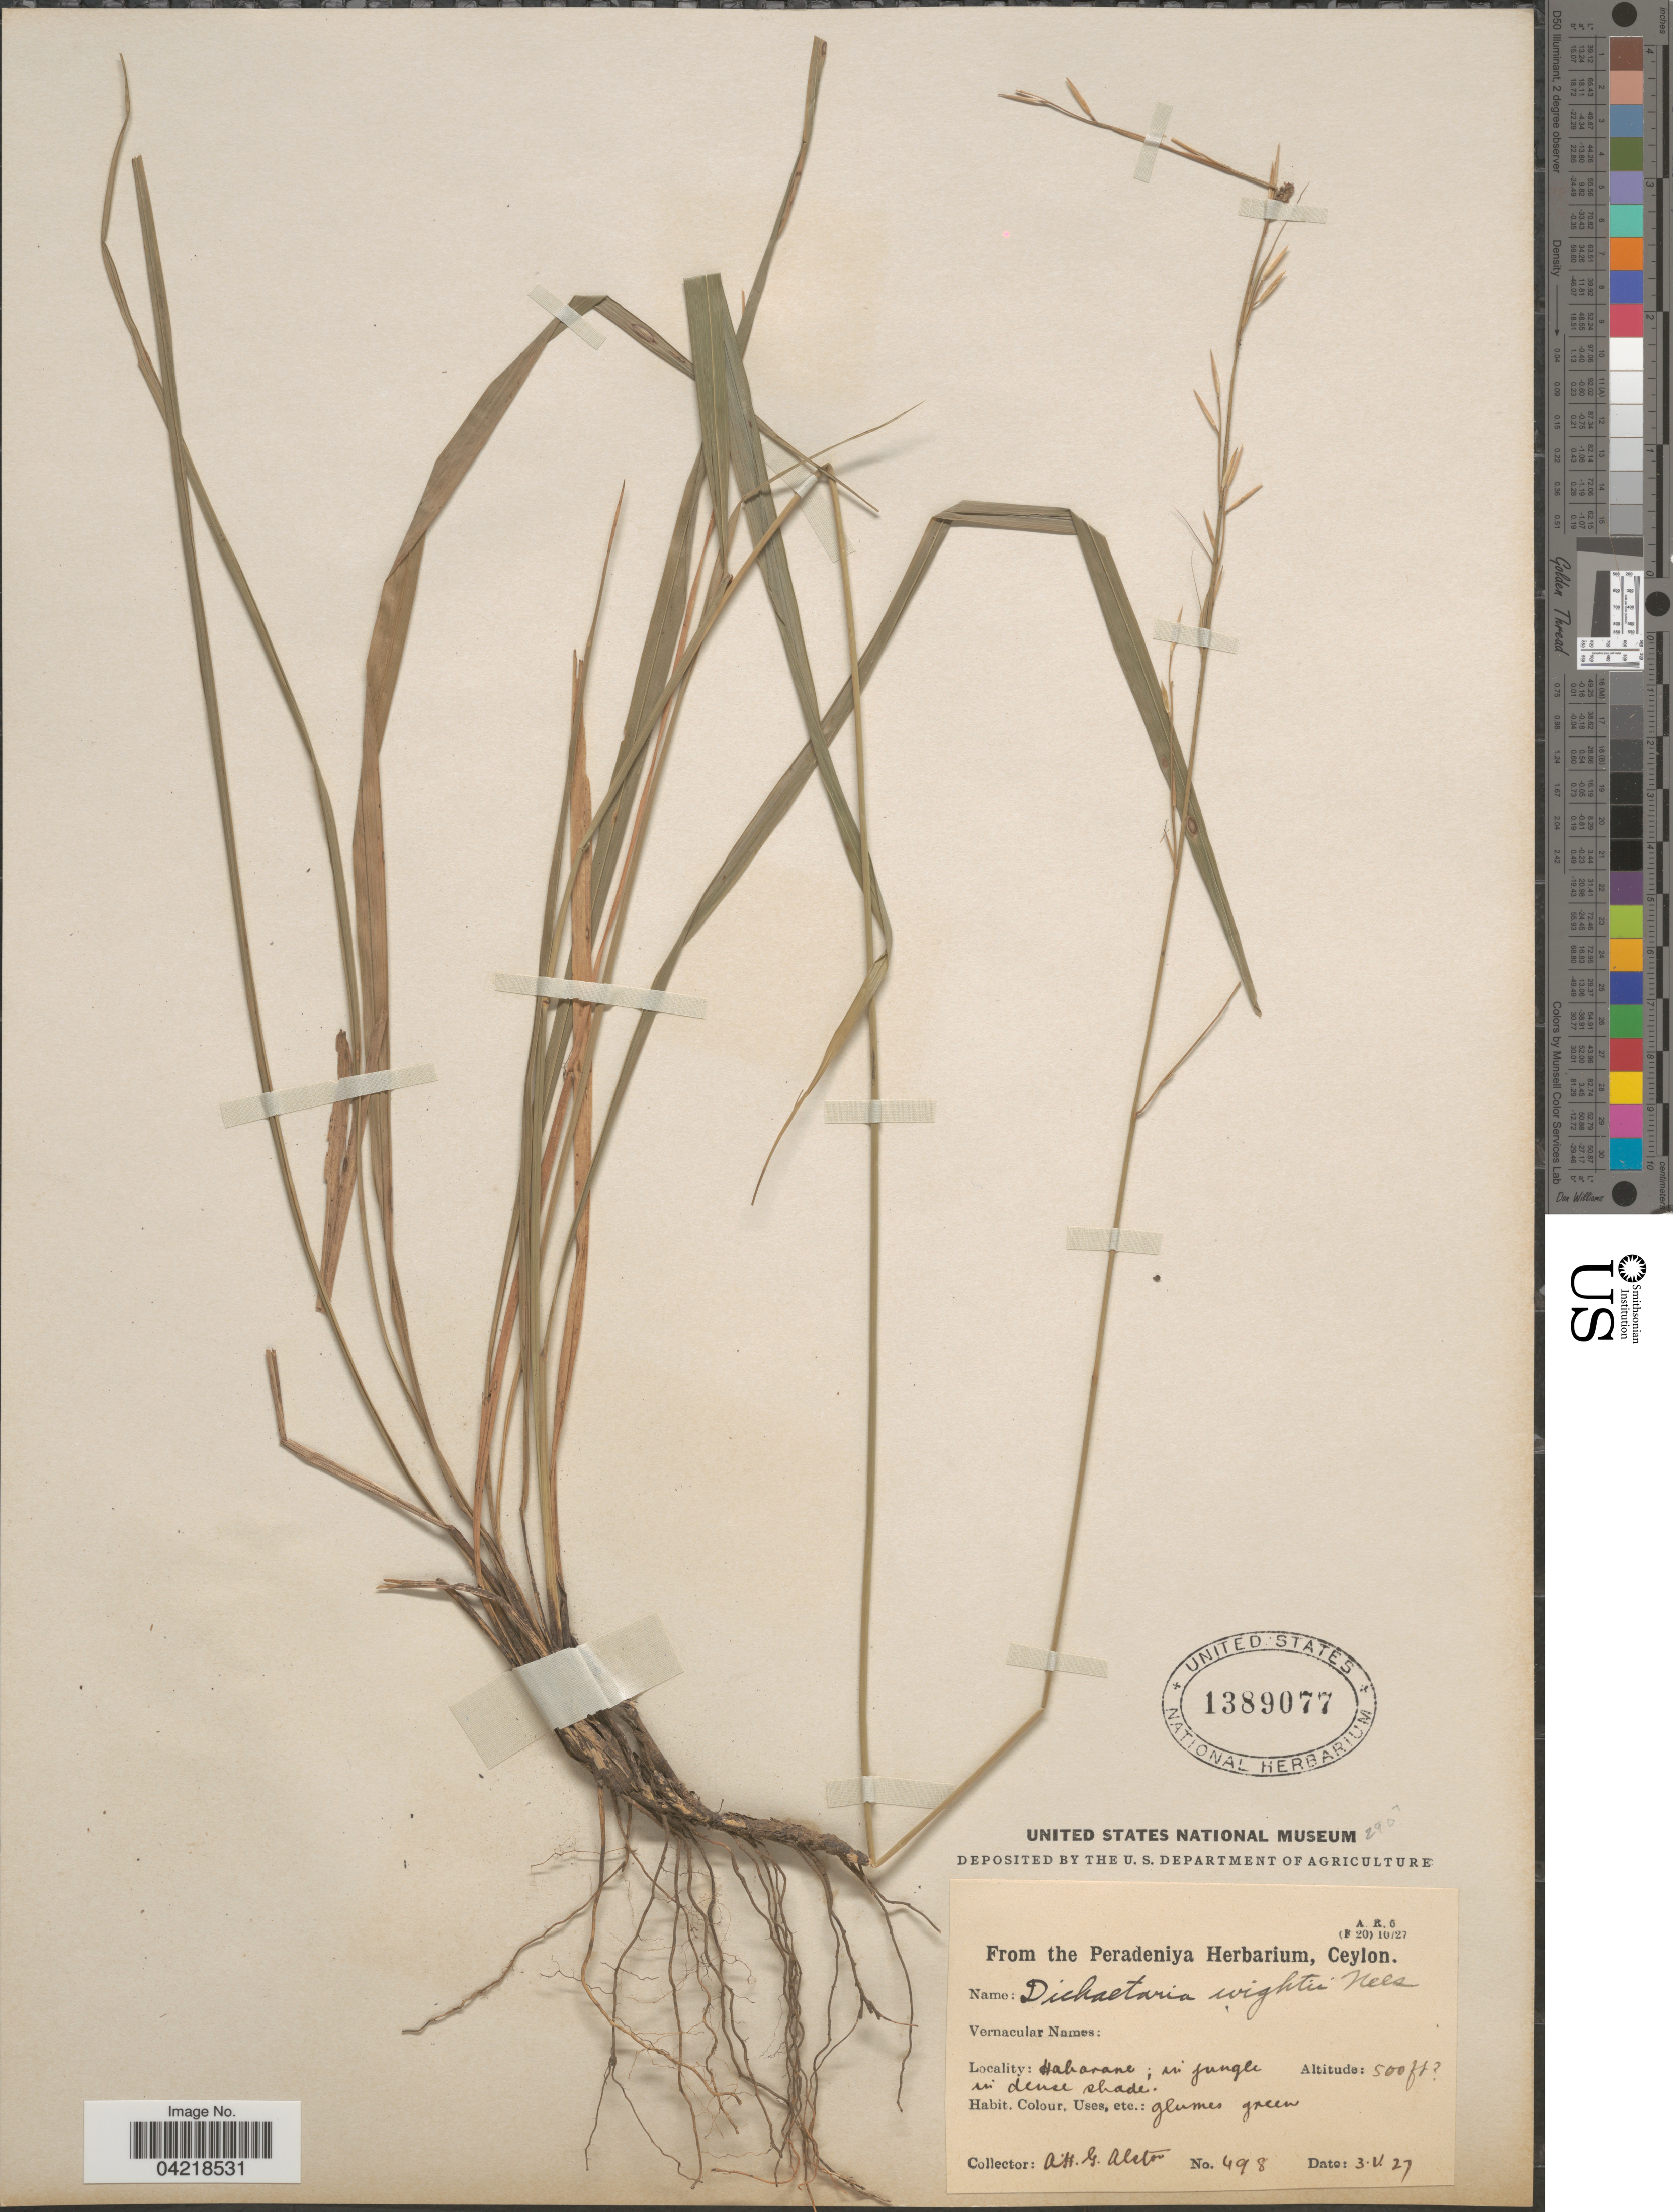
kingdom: Plantae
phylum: Tracheophyta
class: Liliopsida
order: Poales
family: Poaceae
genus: Dichaetaria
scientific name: Dichaetaria wightii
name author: Nees & Steud.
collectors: A. H. Alston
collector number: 498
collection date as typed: Transcribed d/m/y: 3/5/27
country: Sri Lanka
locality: Habarane; in jungle in dense shade.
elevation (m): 152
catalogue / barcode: US 1389077